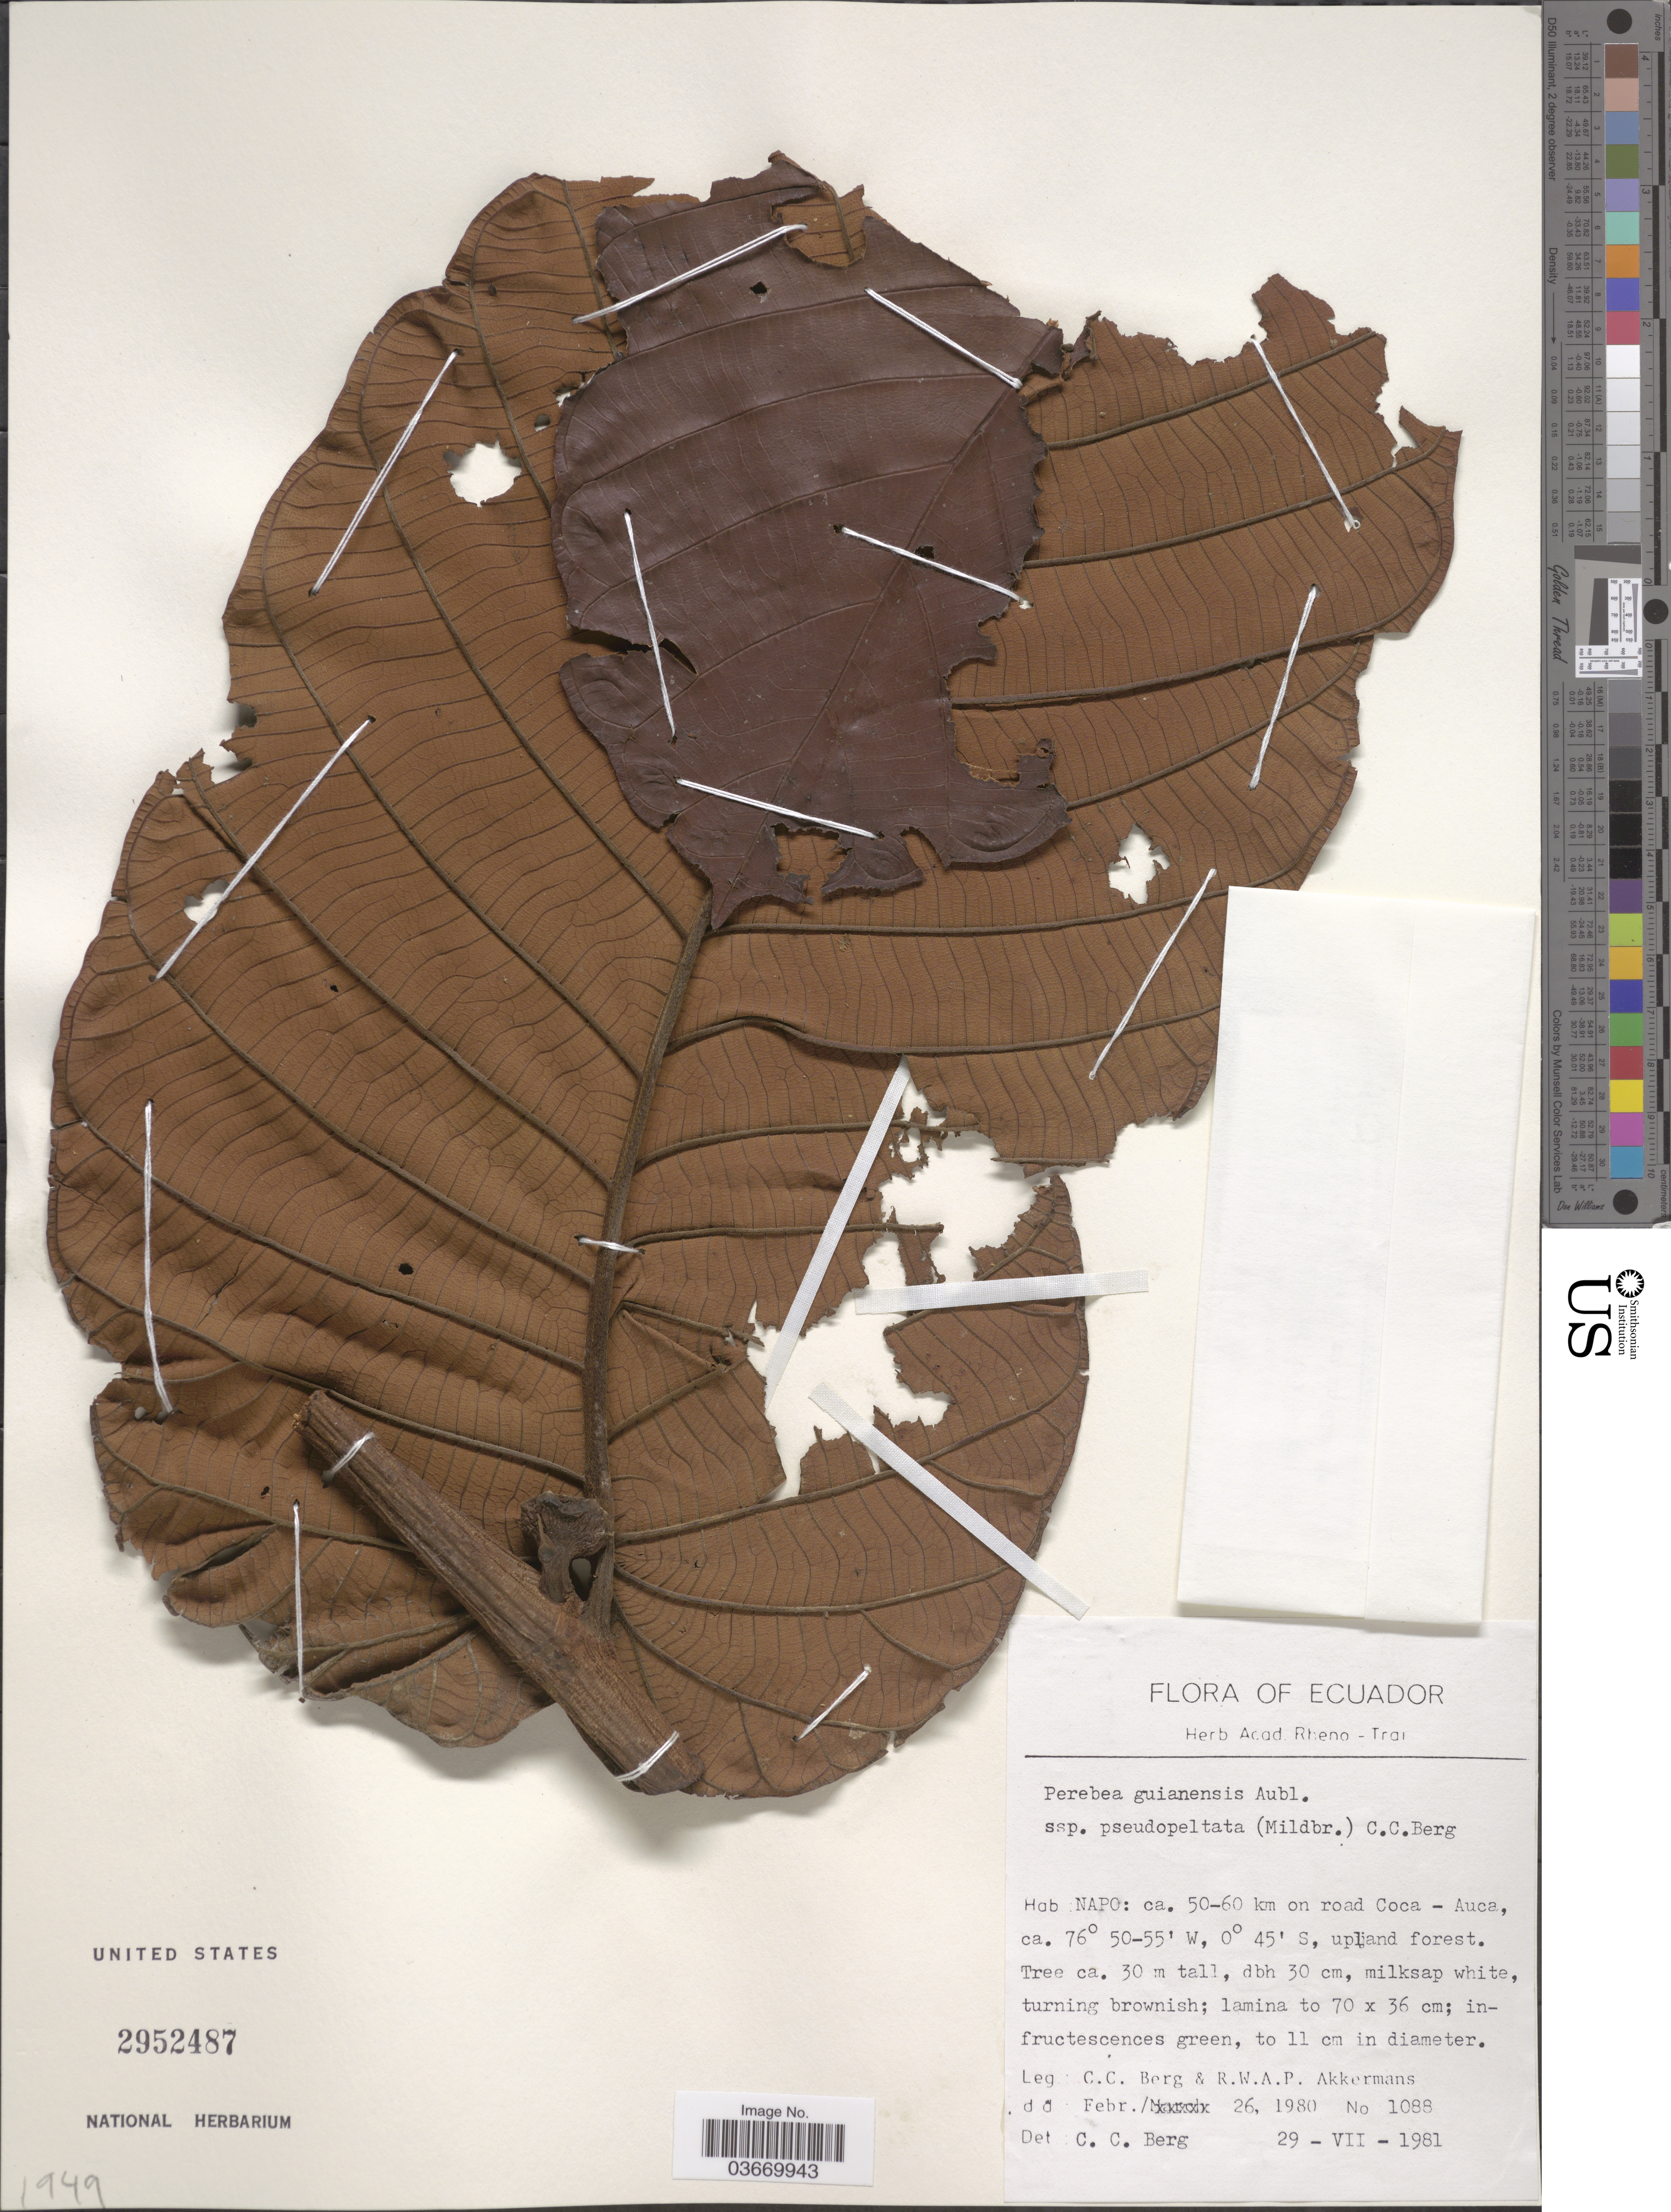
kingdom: Plantae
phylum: Tracheophyta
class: Magnoliopsida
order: Rosales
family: Moraceae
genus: Perebea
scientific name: Perebea guianensis subsp. pseudopeltata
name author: (Mildbr.) C.C. Berg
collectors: C. C. Berg & R. W. A. P. Akkermans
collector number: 1088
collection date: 1980-02-26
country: Ecuador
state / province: Napo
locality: Ca. 50-60 km on road Coca - Auca.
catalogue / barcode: US 2952487